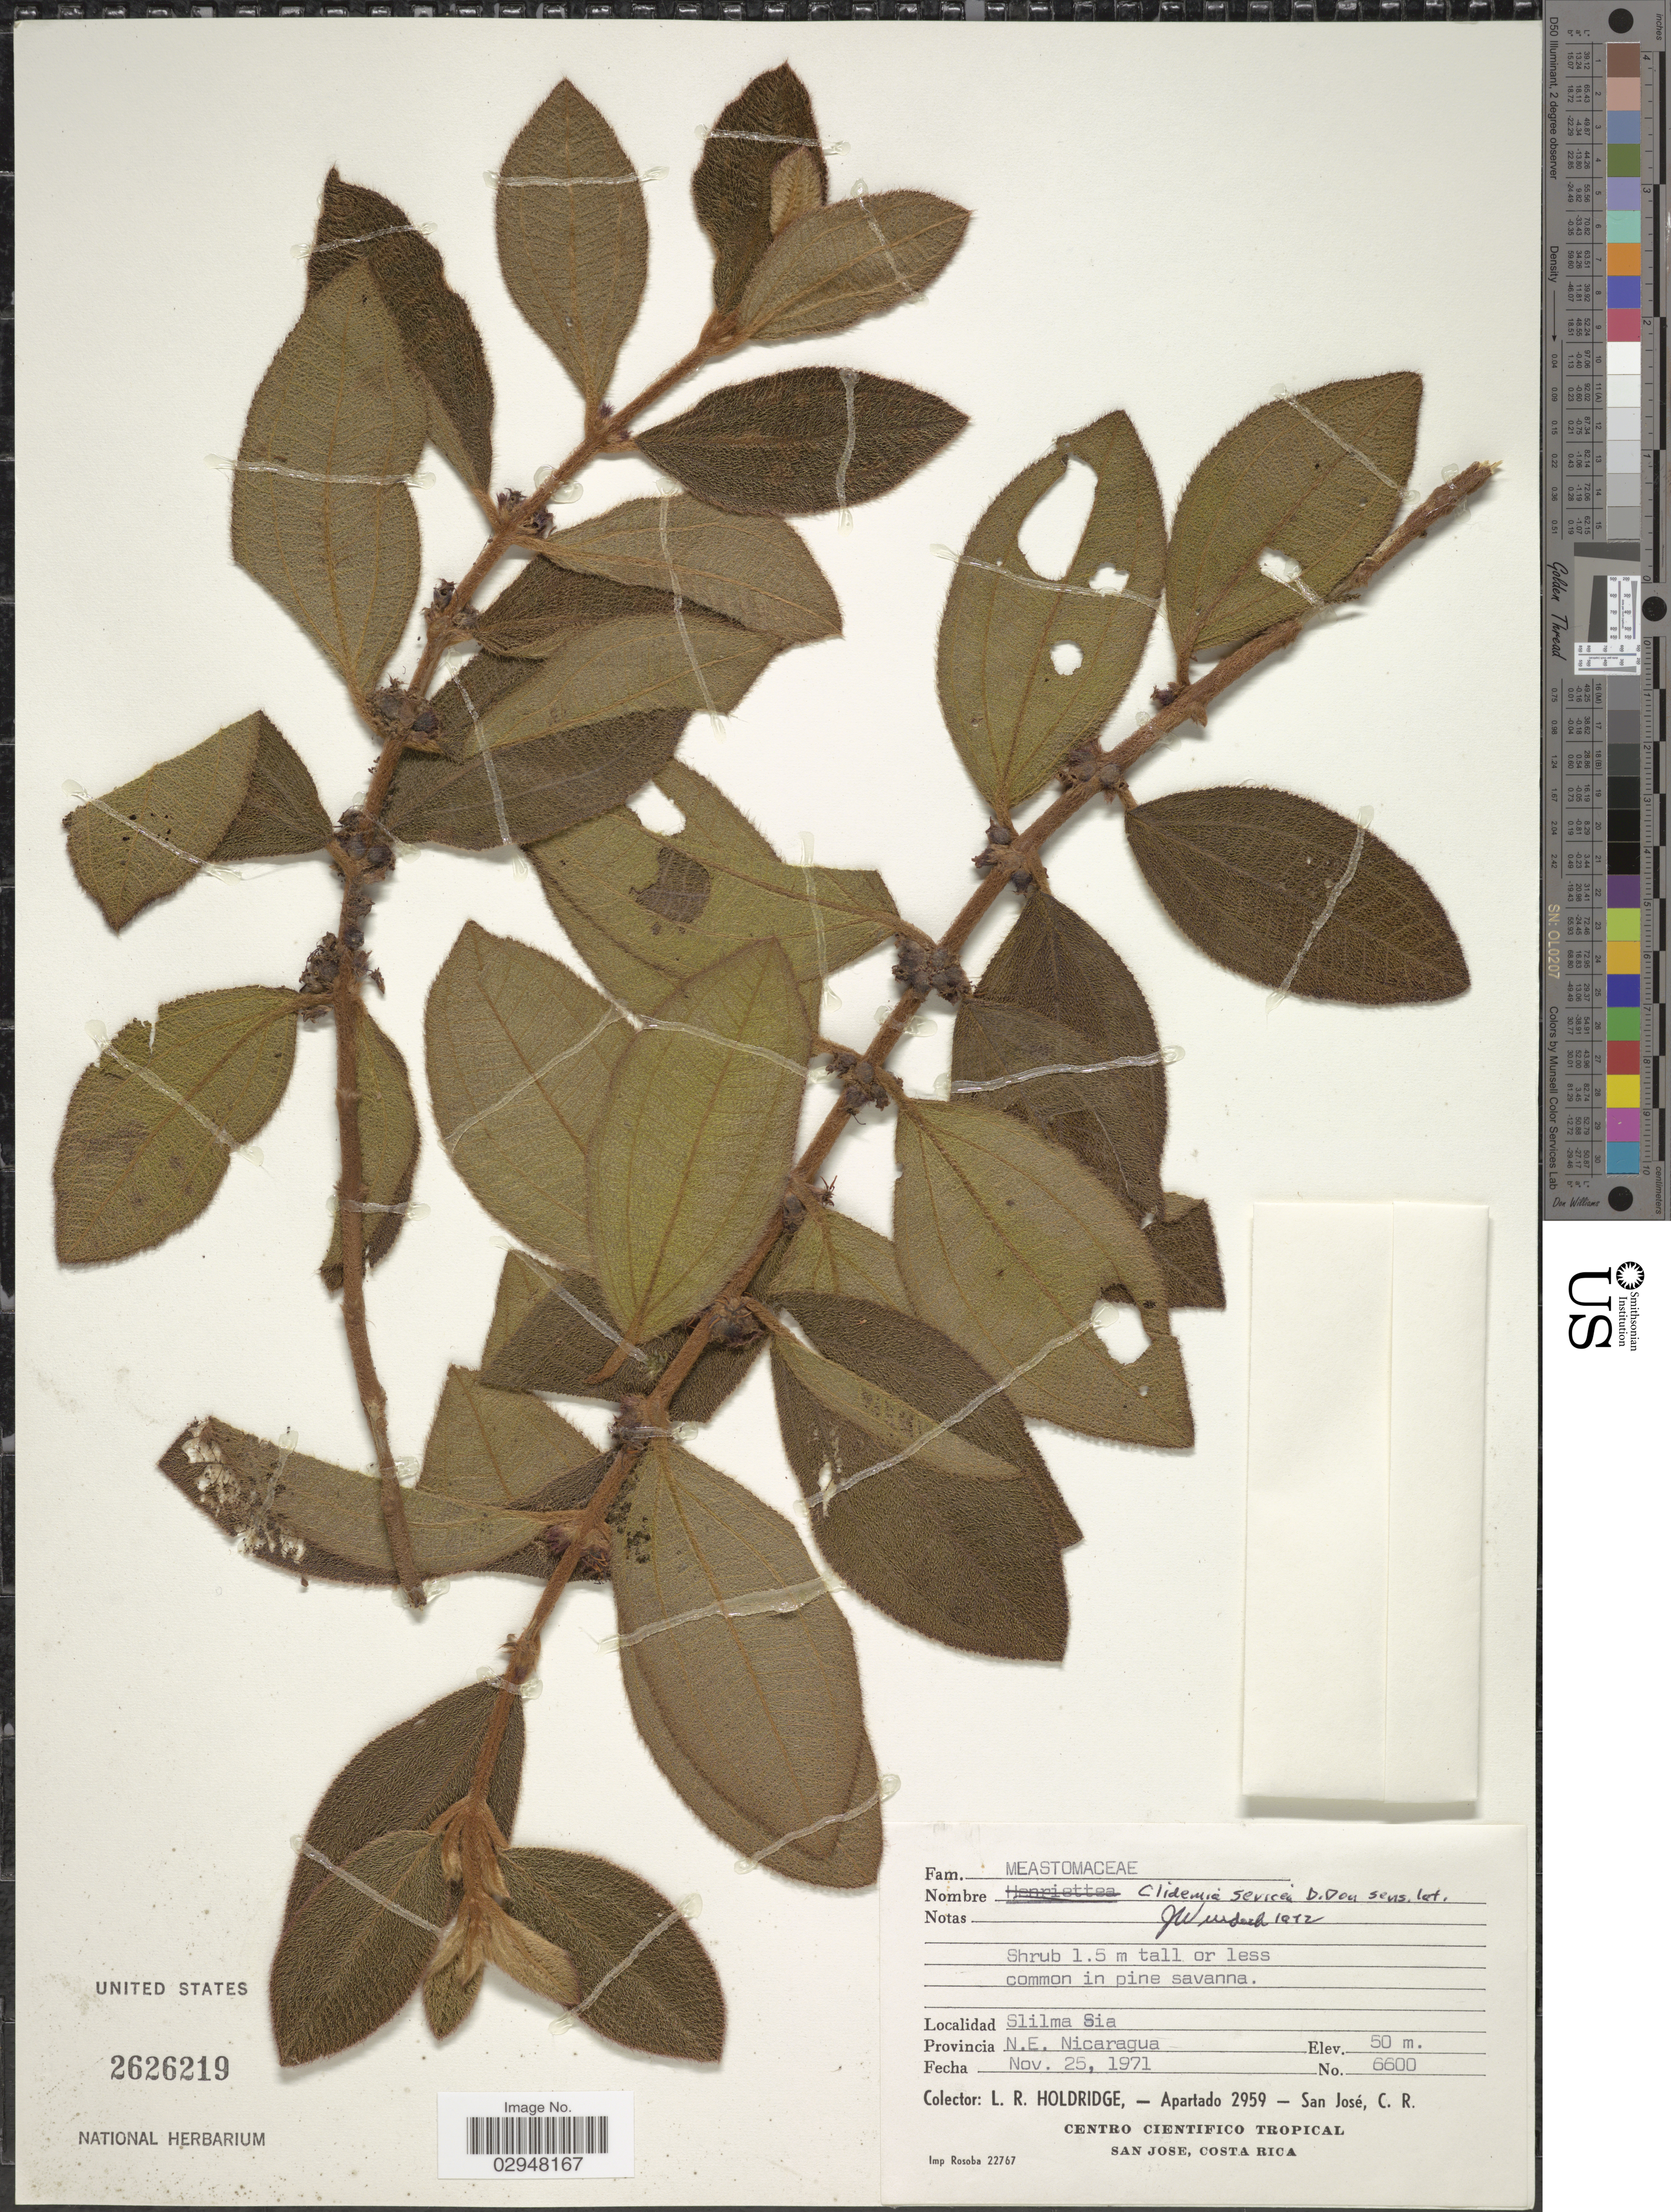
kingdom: Plantae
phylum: Tracheophyta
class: Magnoliopsida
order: Myrtales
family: Melastomataceae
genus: Clidemia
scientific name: Clidemia rubra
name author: (Aubl.) Mart.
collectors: L. Holdridge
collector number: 6600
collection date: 1971-11-25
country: Nicaragua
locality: Slilma Sia. Provincia N. E. Nicaragua.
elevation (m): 50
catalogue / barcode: US 2626219